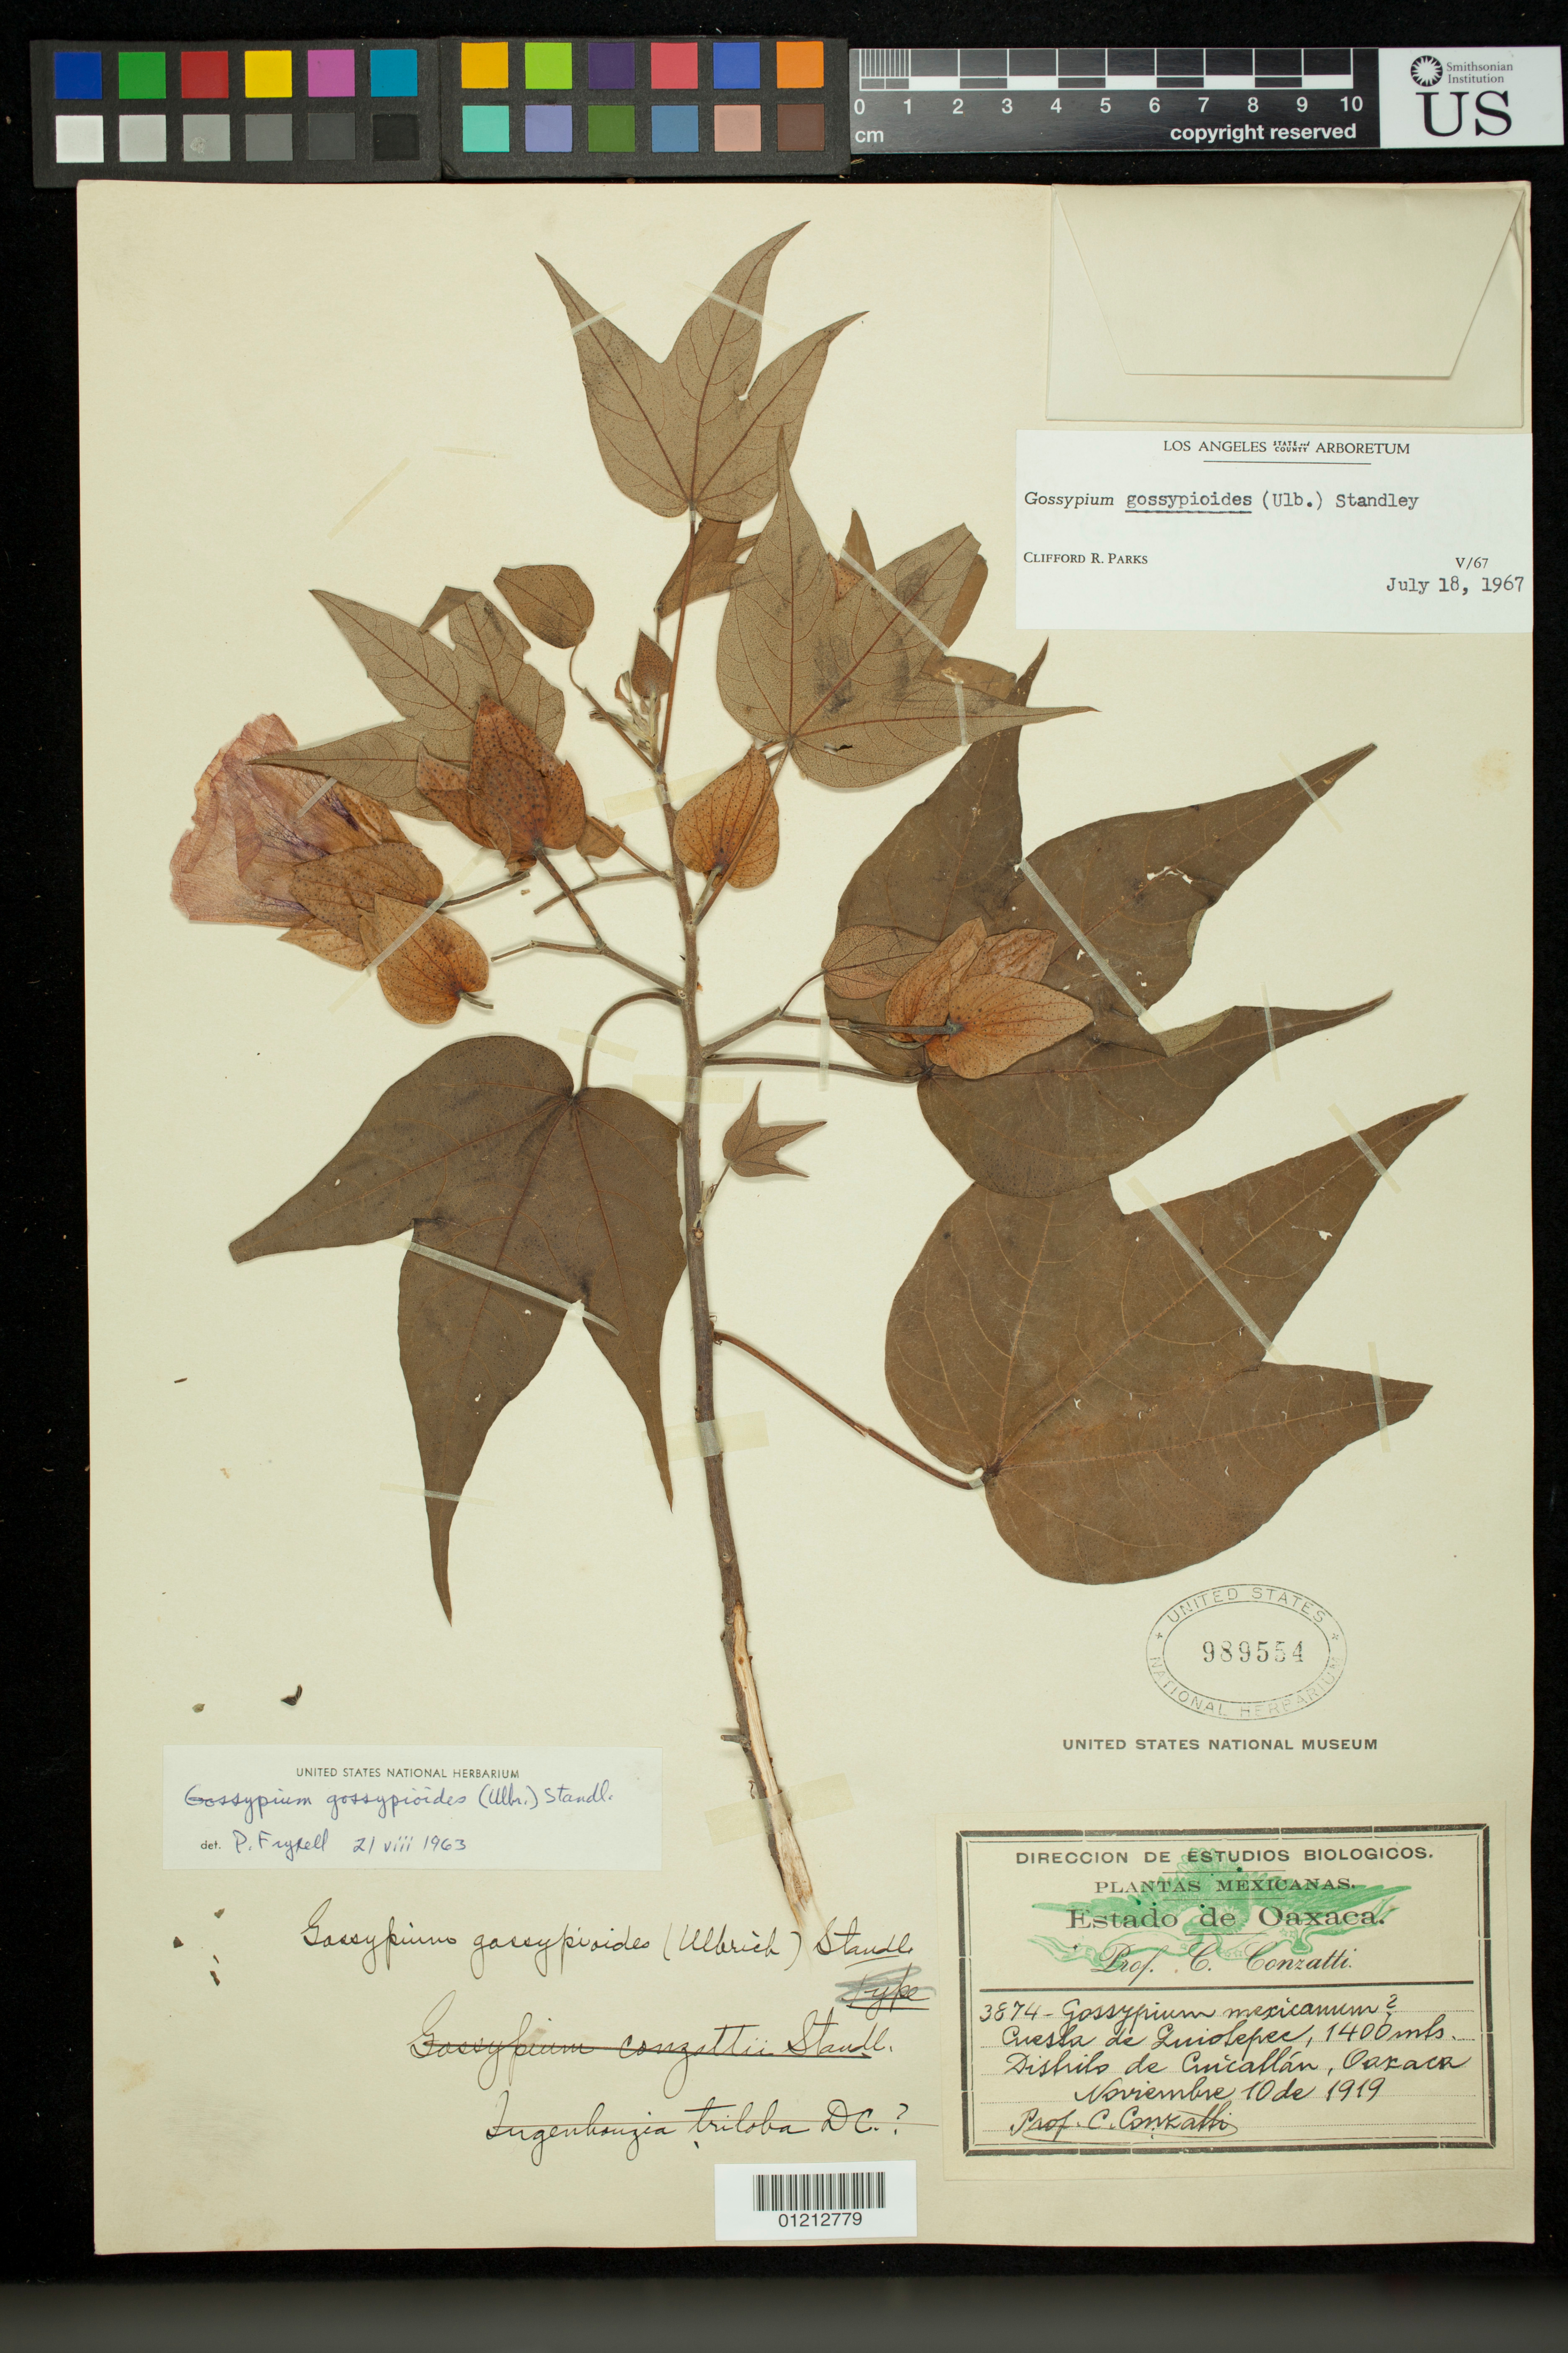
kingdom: Plantae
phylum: Tracheophyta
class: Magnoliopsida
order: Malvales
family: Malvaceae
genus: Gossypium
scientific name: Gossypium gossypioides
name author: (Ulbr.) Standl.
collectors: C. Conzatti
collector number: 3874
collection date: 1919-11-10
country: Mexico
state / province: Oaxaca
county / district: Cuicatlán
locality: Cuesta de Quiotepec.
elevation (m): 1400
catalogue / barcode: US 989554